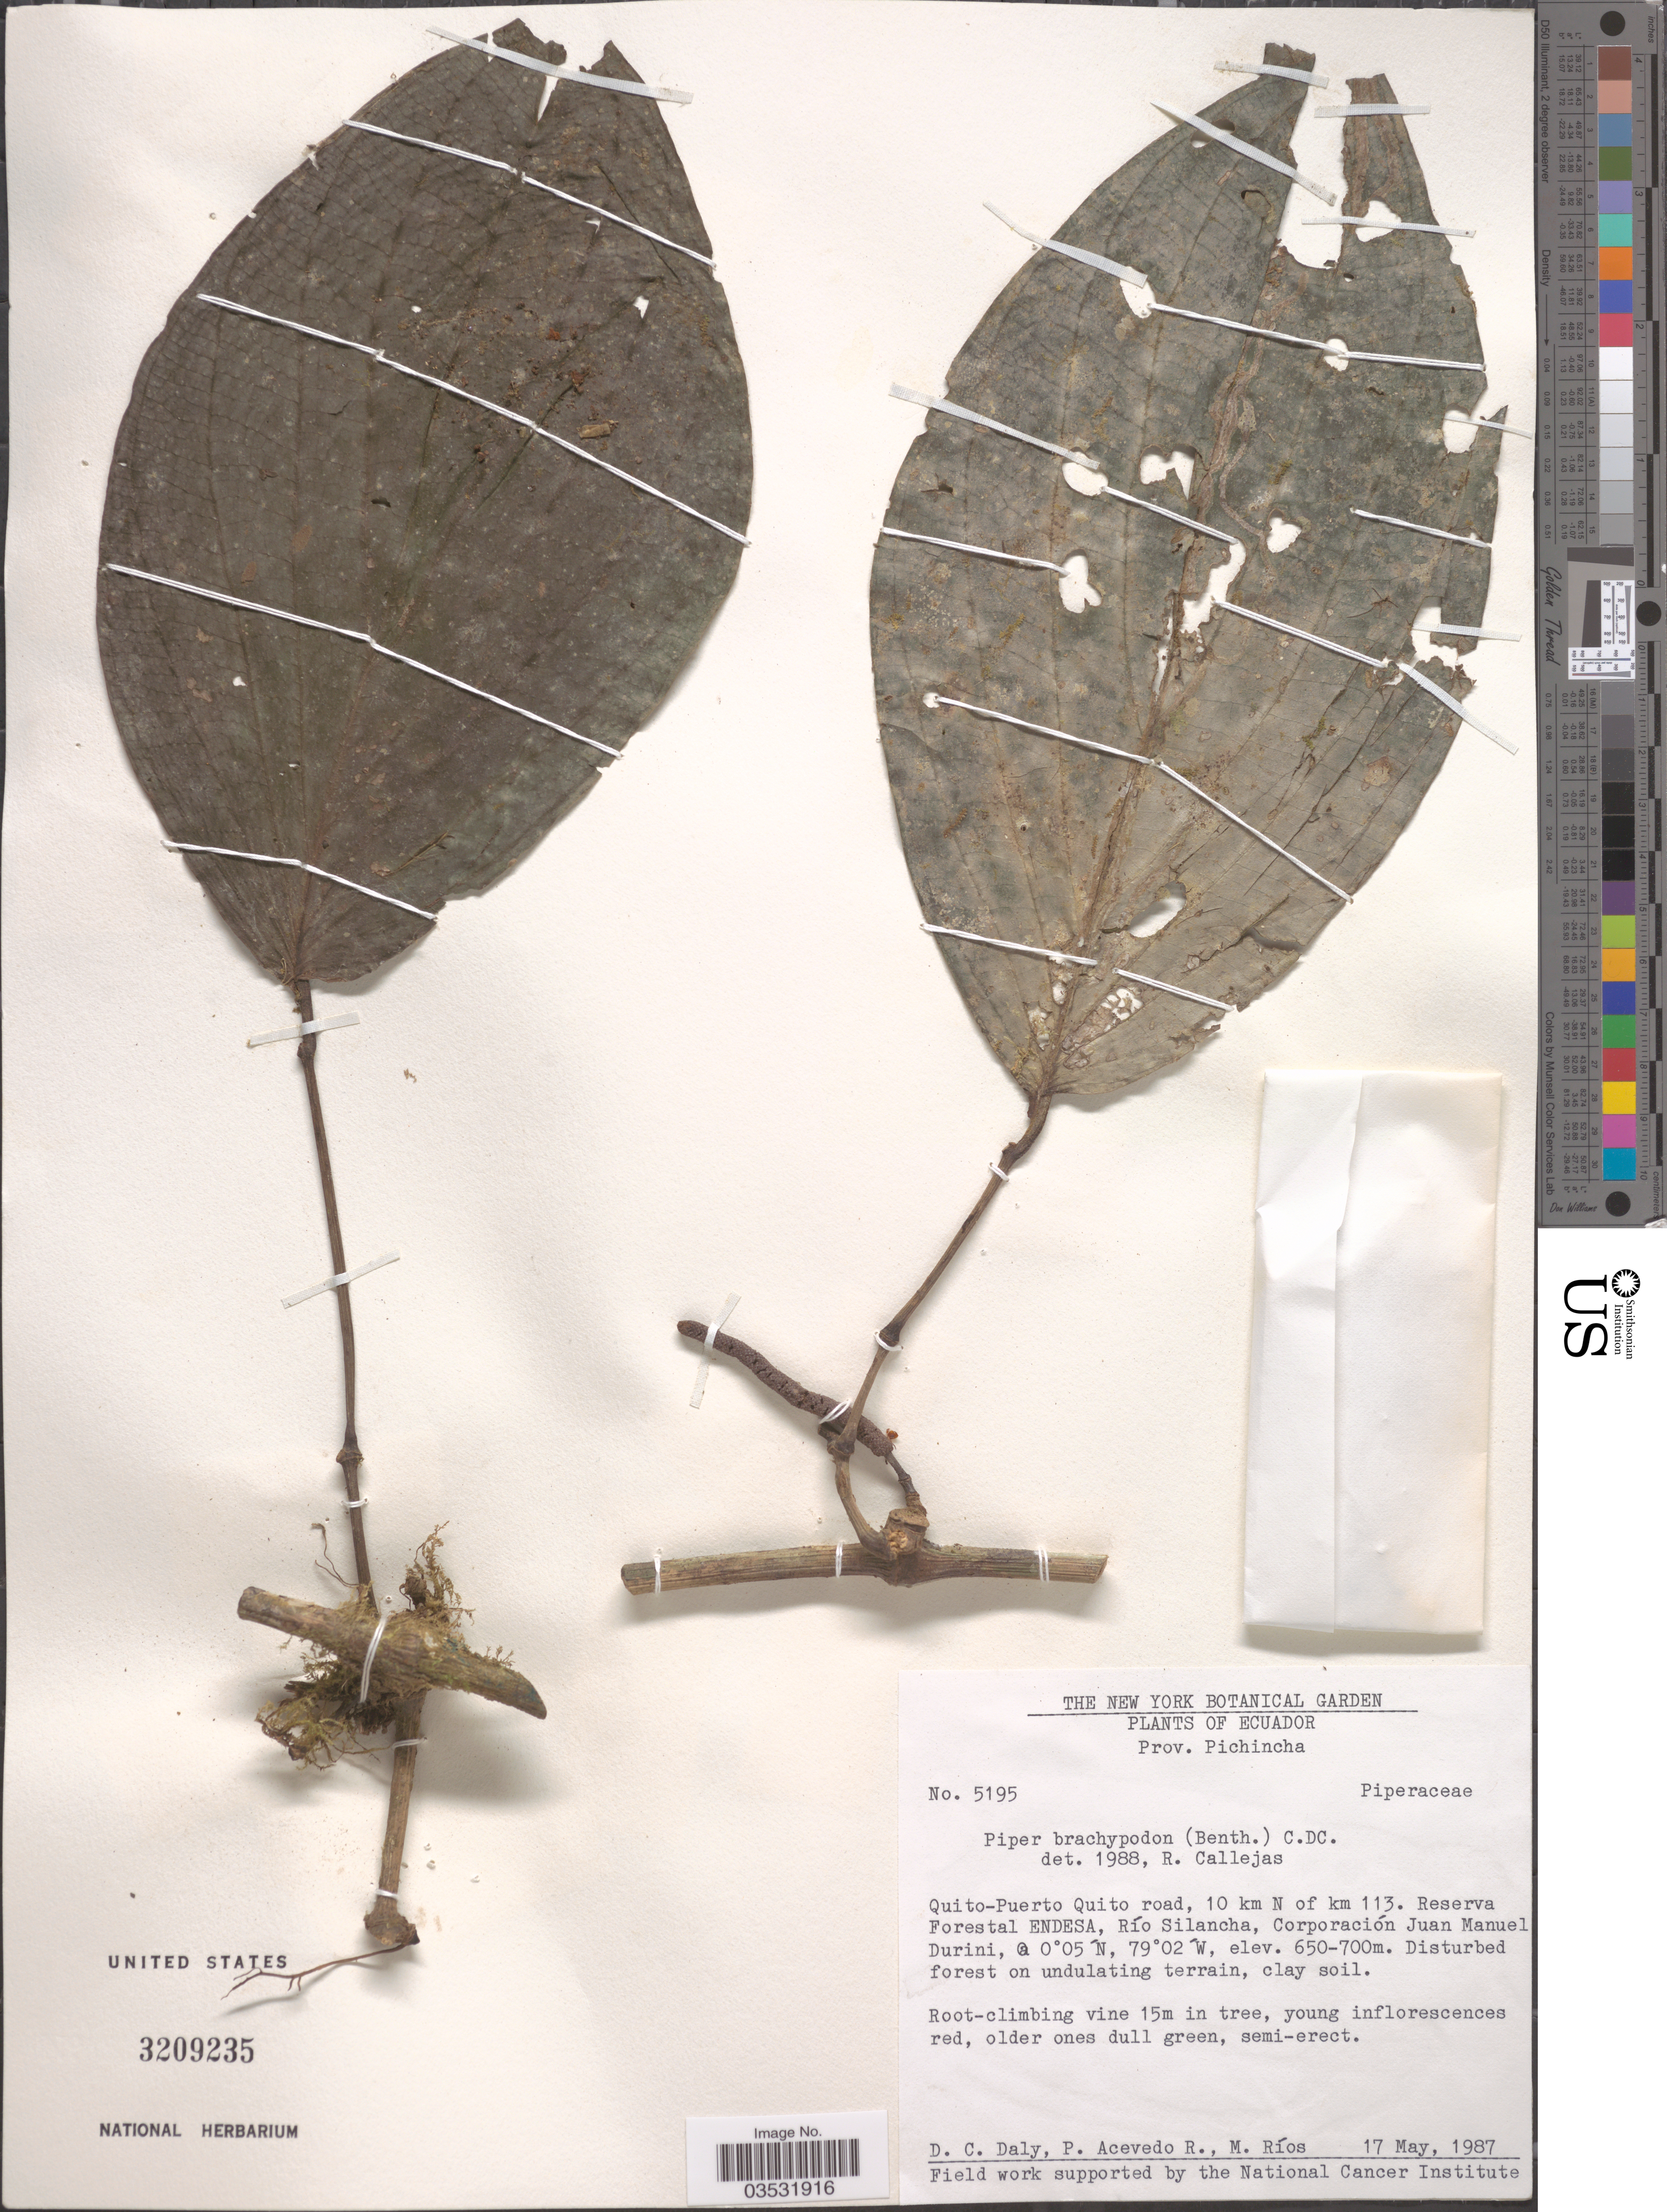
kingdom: Plantae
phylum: Tracheophyta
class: Magnoliopsida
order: Piperales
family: Piperaceae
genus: Piper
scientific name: Piper brachypodon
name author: (Benth.) C. DC.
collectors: D. C. Daly, P. Acevedo R. & M. Rios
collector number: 5195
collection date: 1987-05-17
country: Ecuador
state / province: Pichincha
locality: Quito-Puerto Quito road, 10 km N of km 113. Reserva Forestal ENDESA, Río Silancha, Corporación Juan Manuel Durini.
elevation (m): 650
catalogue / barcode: US 3209235